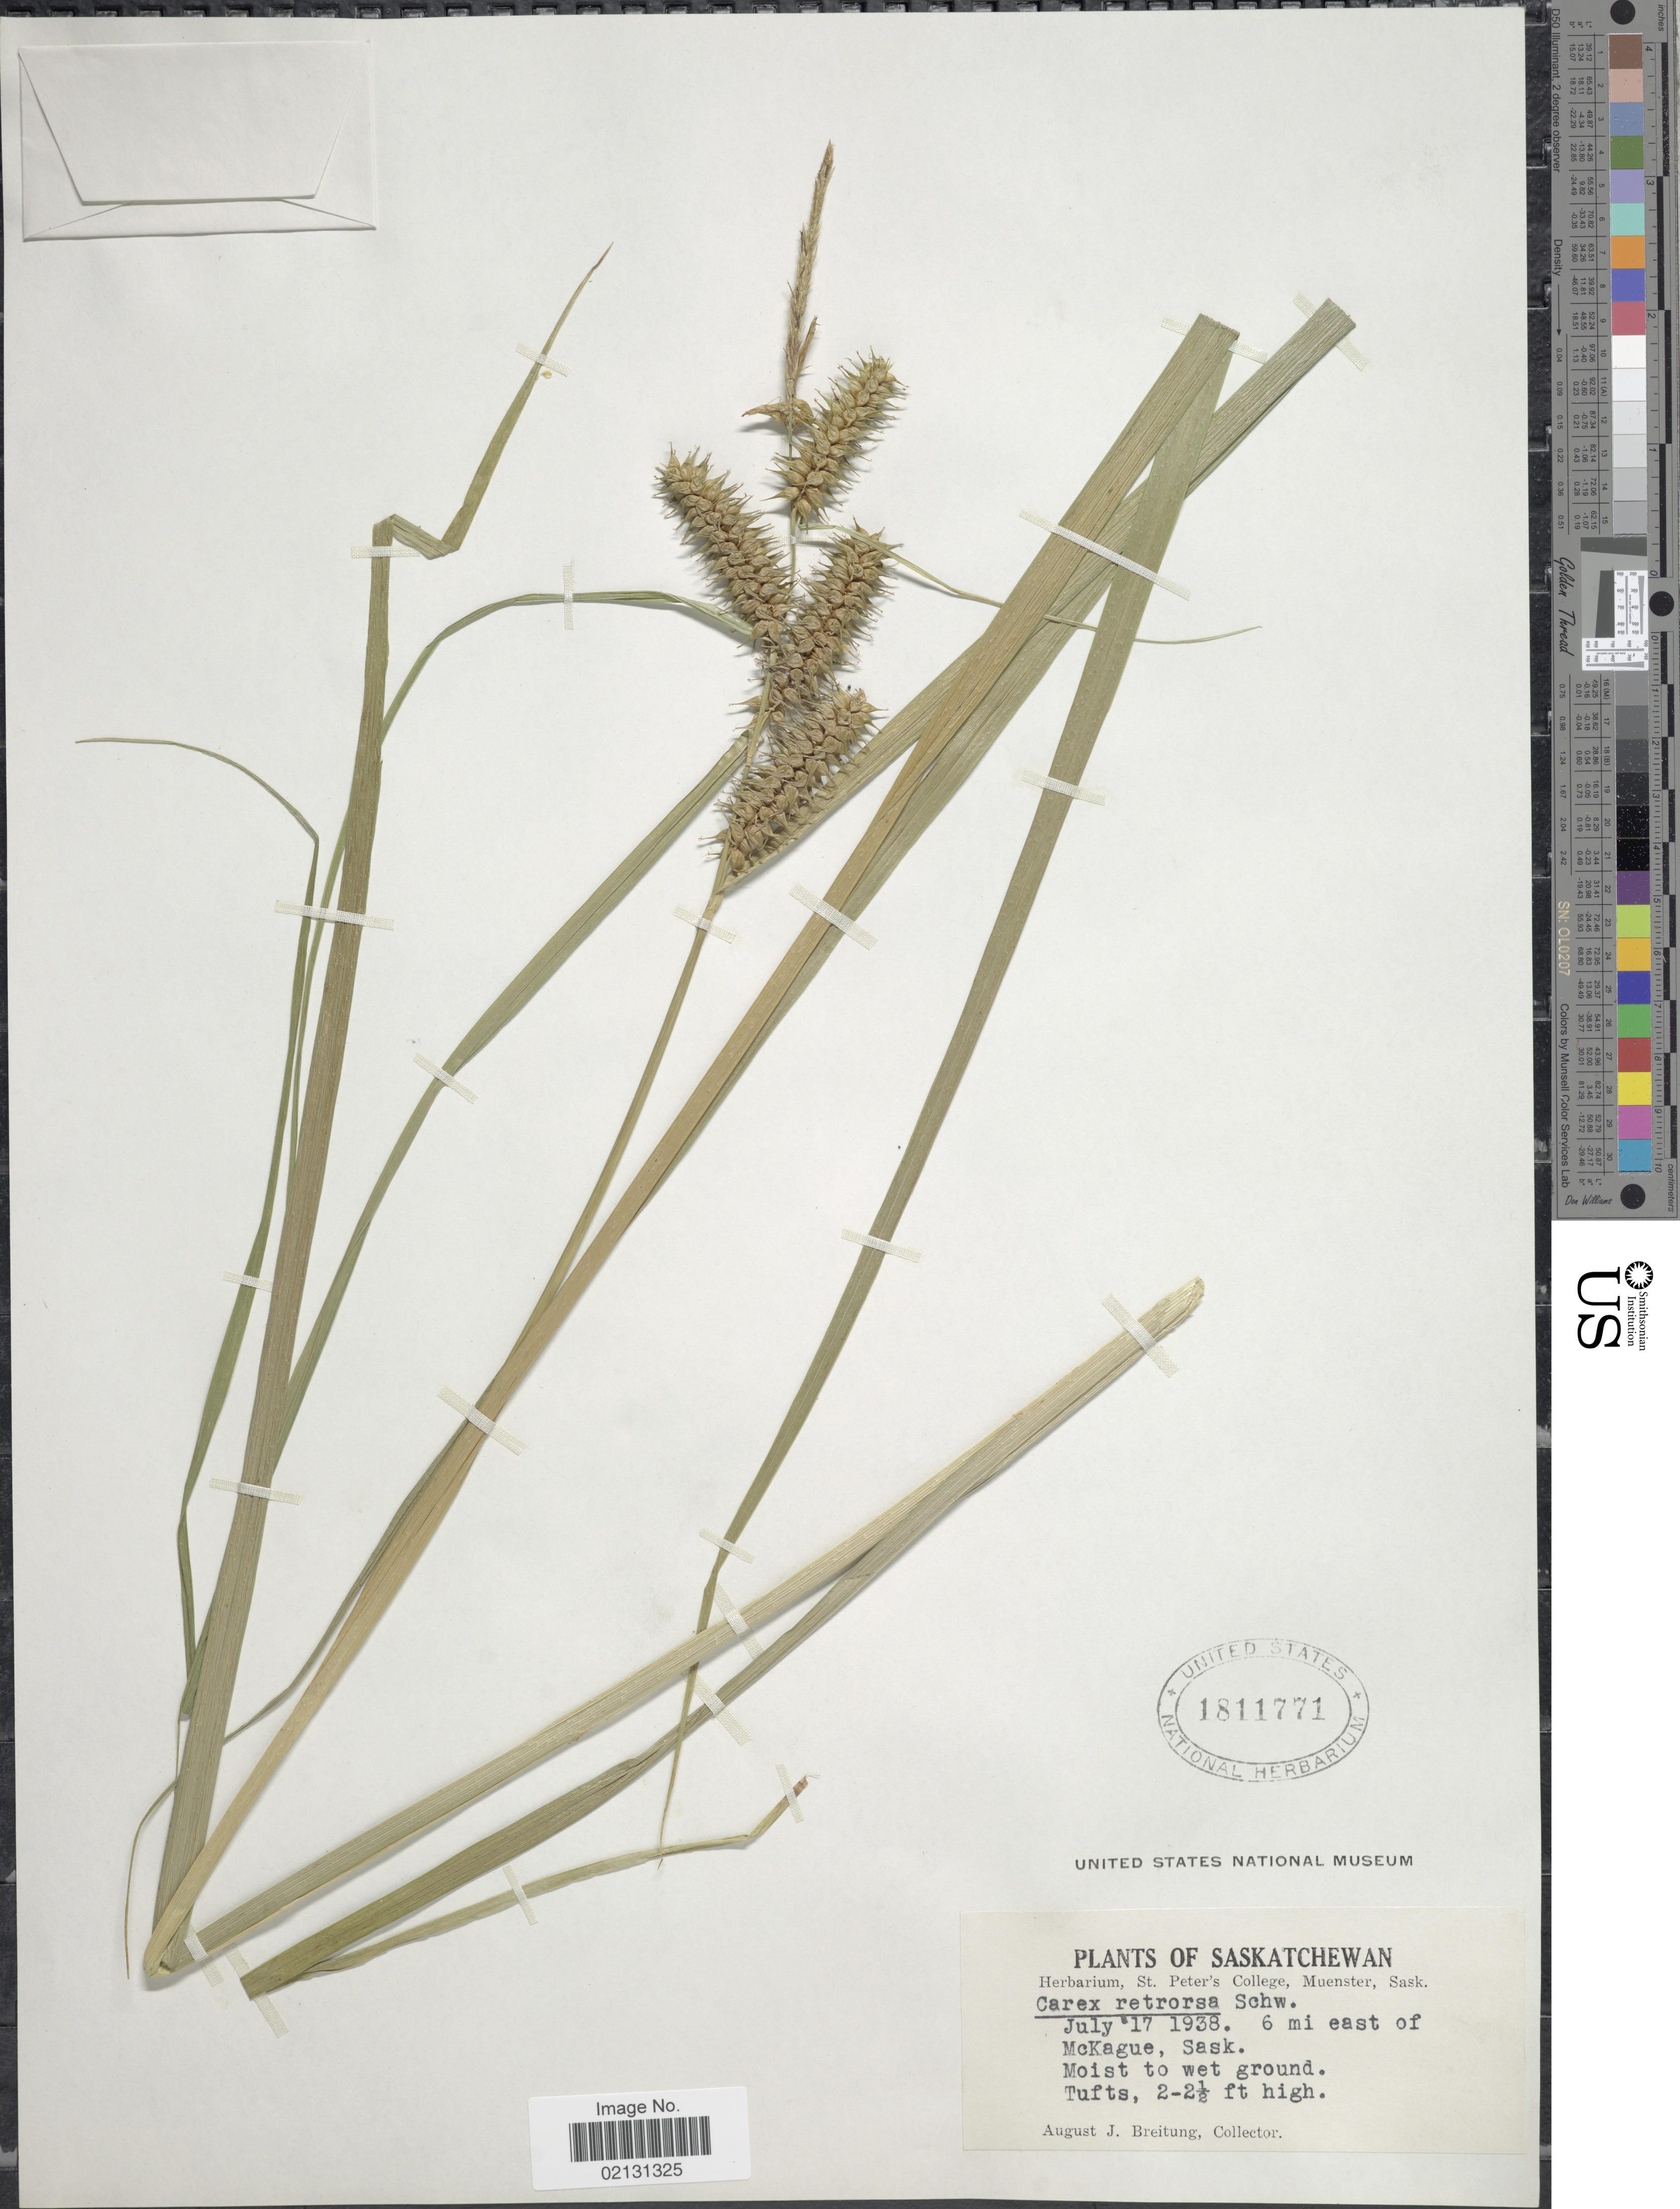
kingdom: Plantae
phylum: Tracheophyta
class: Liliopsida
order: Poales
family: Cyperaceae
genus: Carex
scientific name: Carex retrorsa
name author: Schwein.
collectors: A. Breitung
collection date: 1938-07-17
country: Canada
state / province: Saskatchewan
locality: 6 mi east of McKague, Moist to wet ground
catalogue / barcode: US 1811771